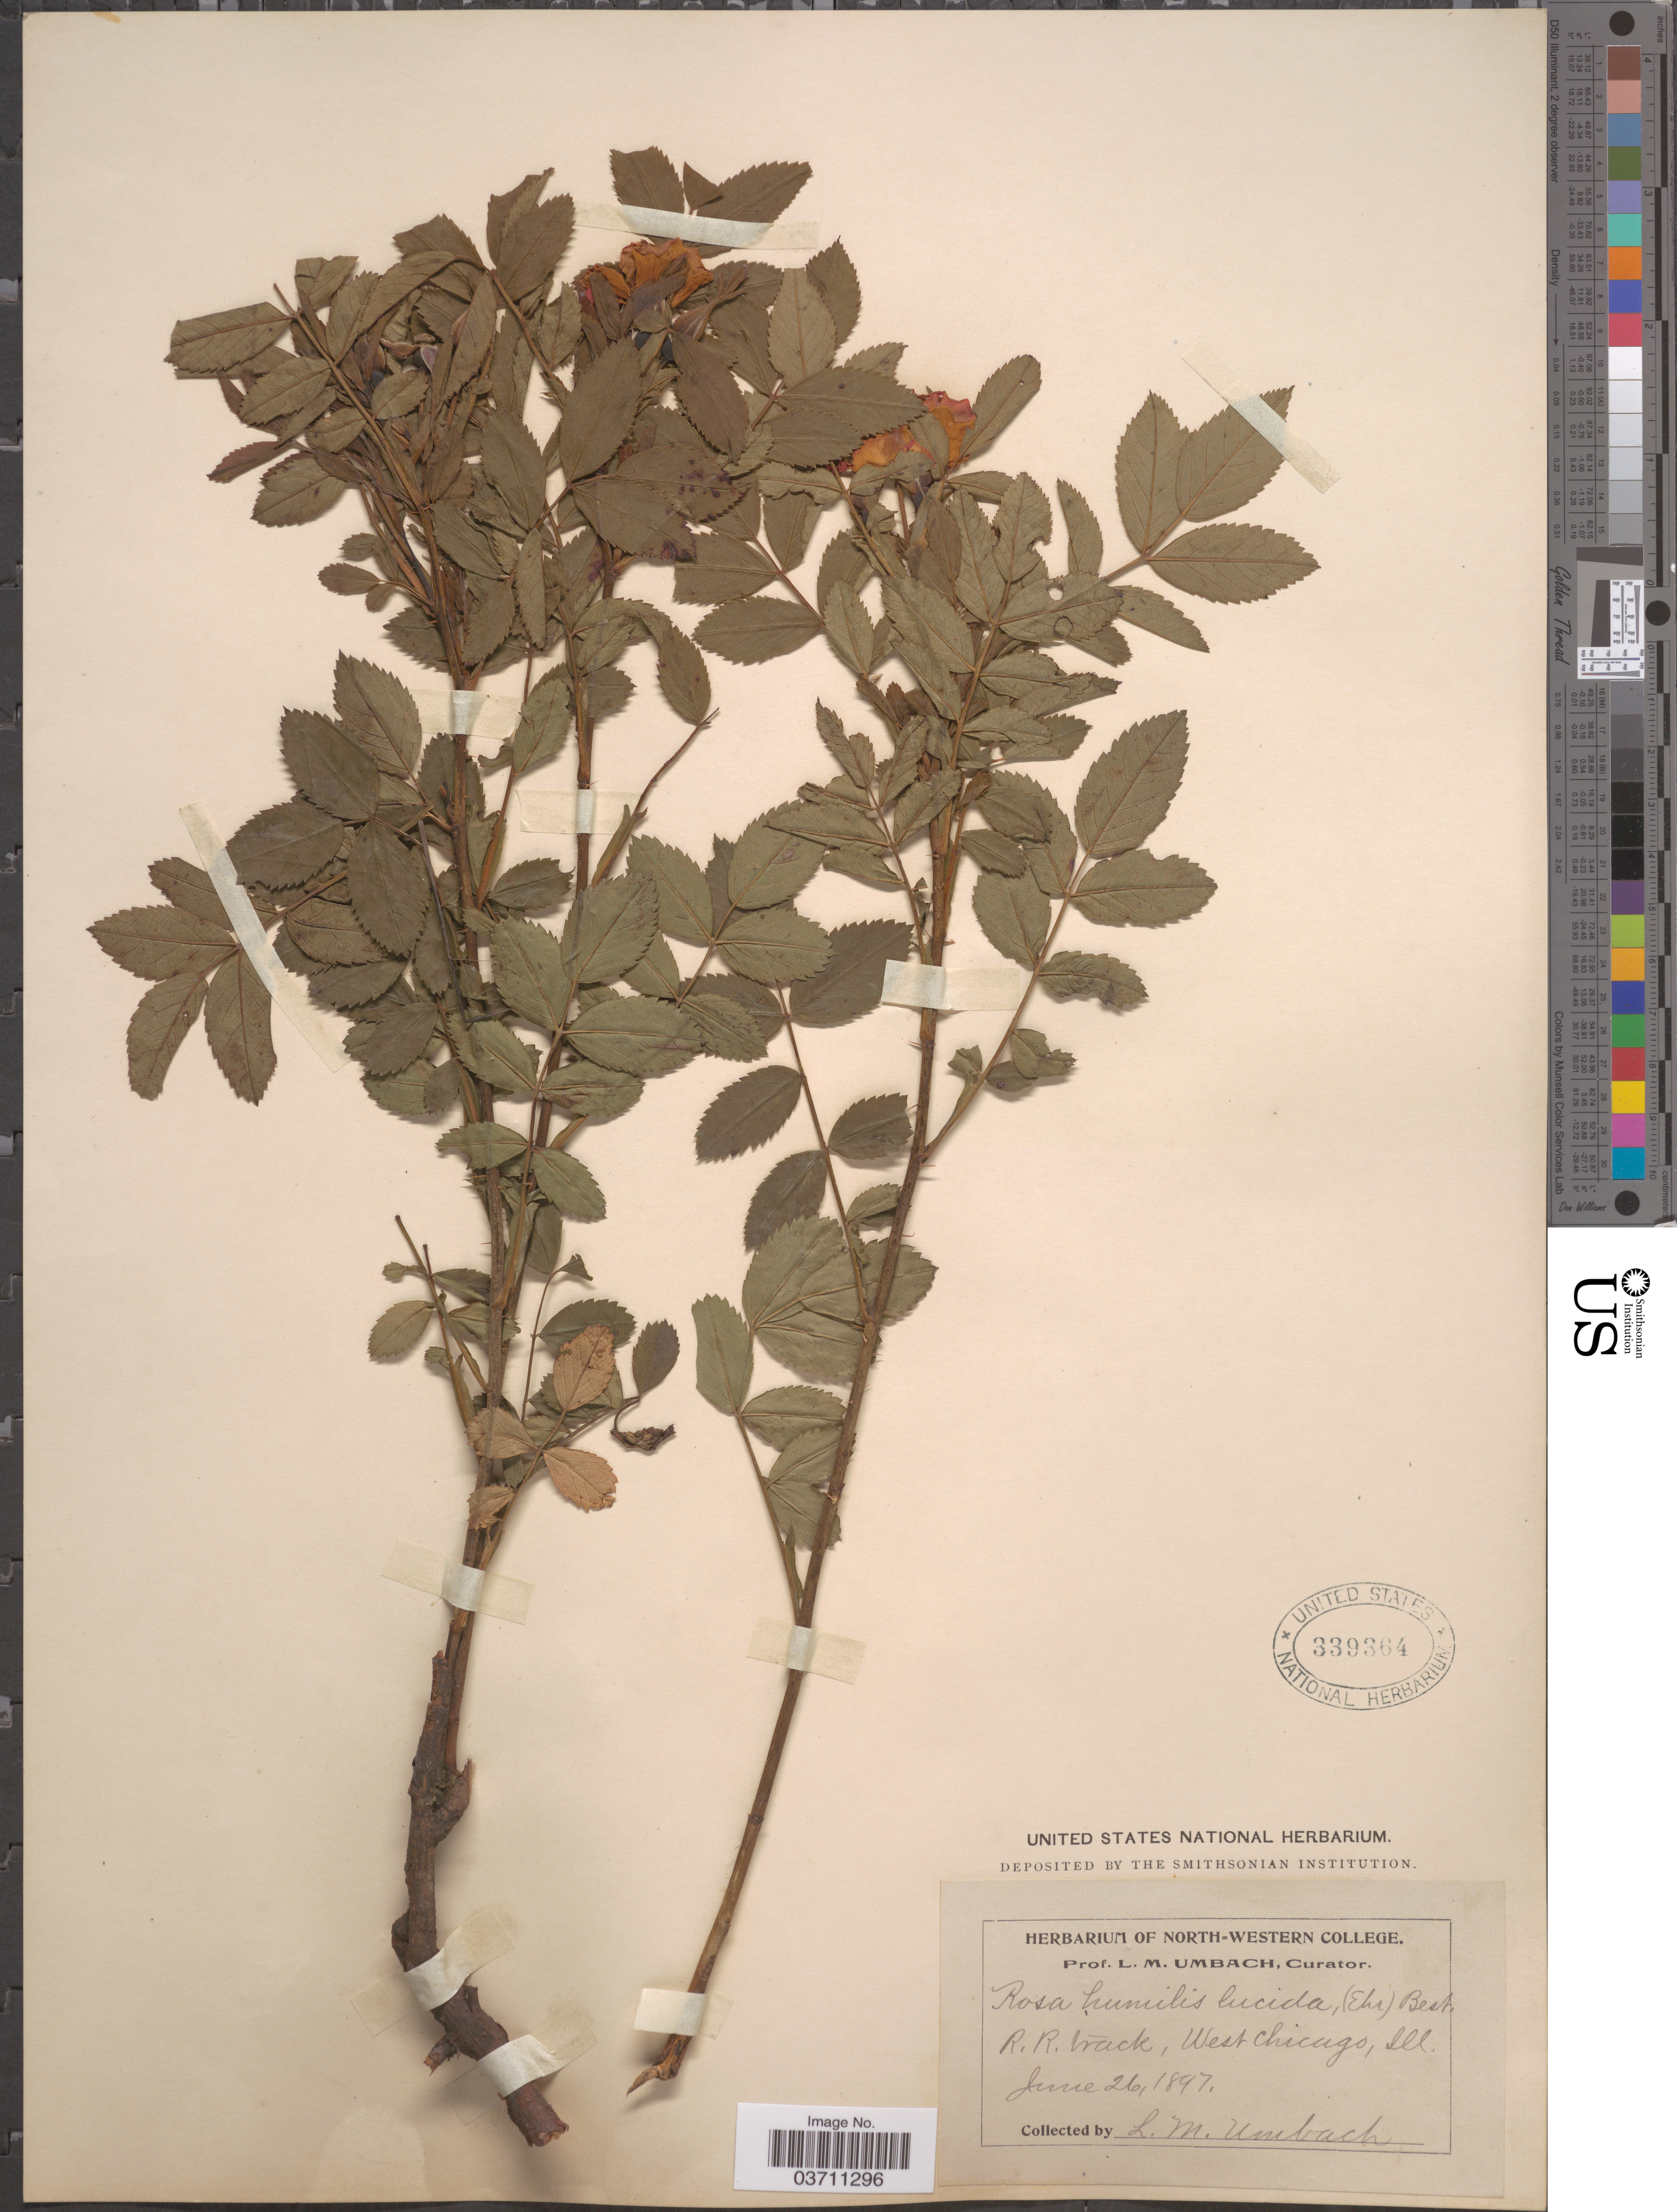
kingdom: Plantae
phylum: Tracheophyta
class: Magnoliopsida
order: Rosales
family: Rosaceae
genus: Rosa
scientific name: Rosa lucida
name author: Meehan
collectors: L. M. Umbach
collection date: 1897-06-26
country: United States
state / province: Illinois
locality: R. R. track, West Chicago.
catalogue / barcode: US 339364